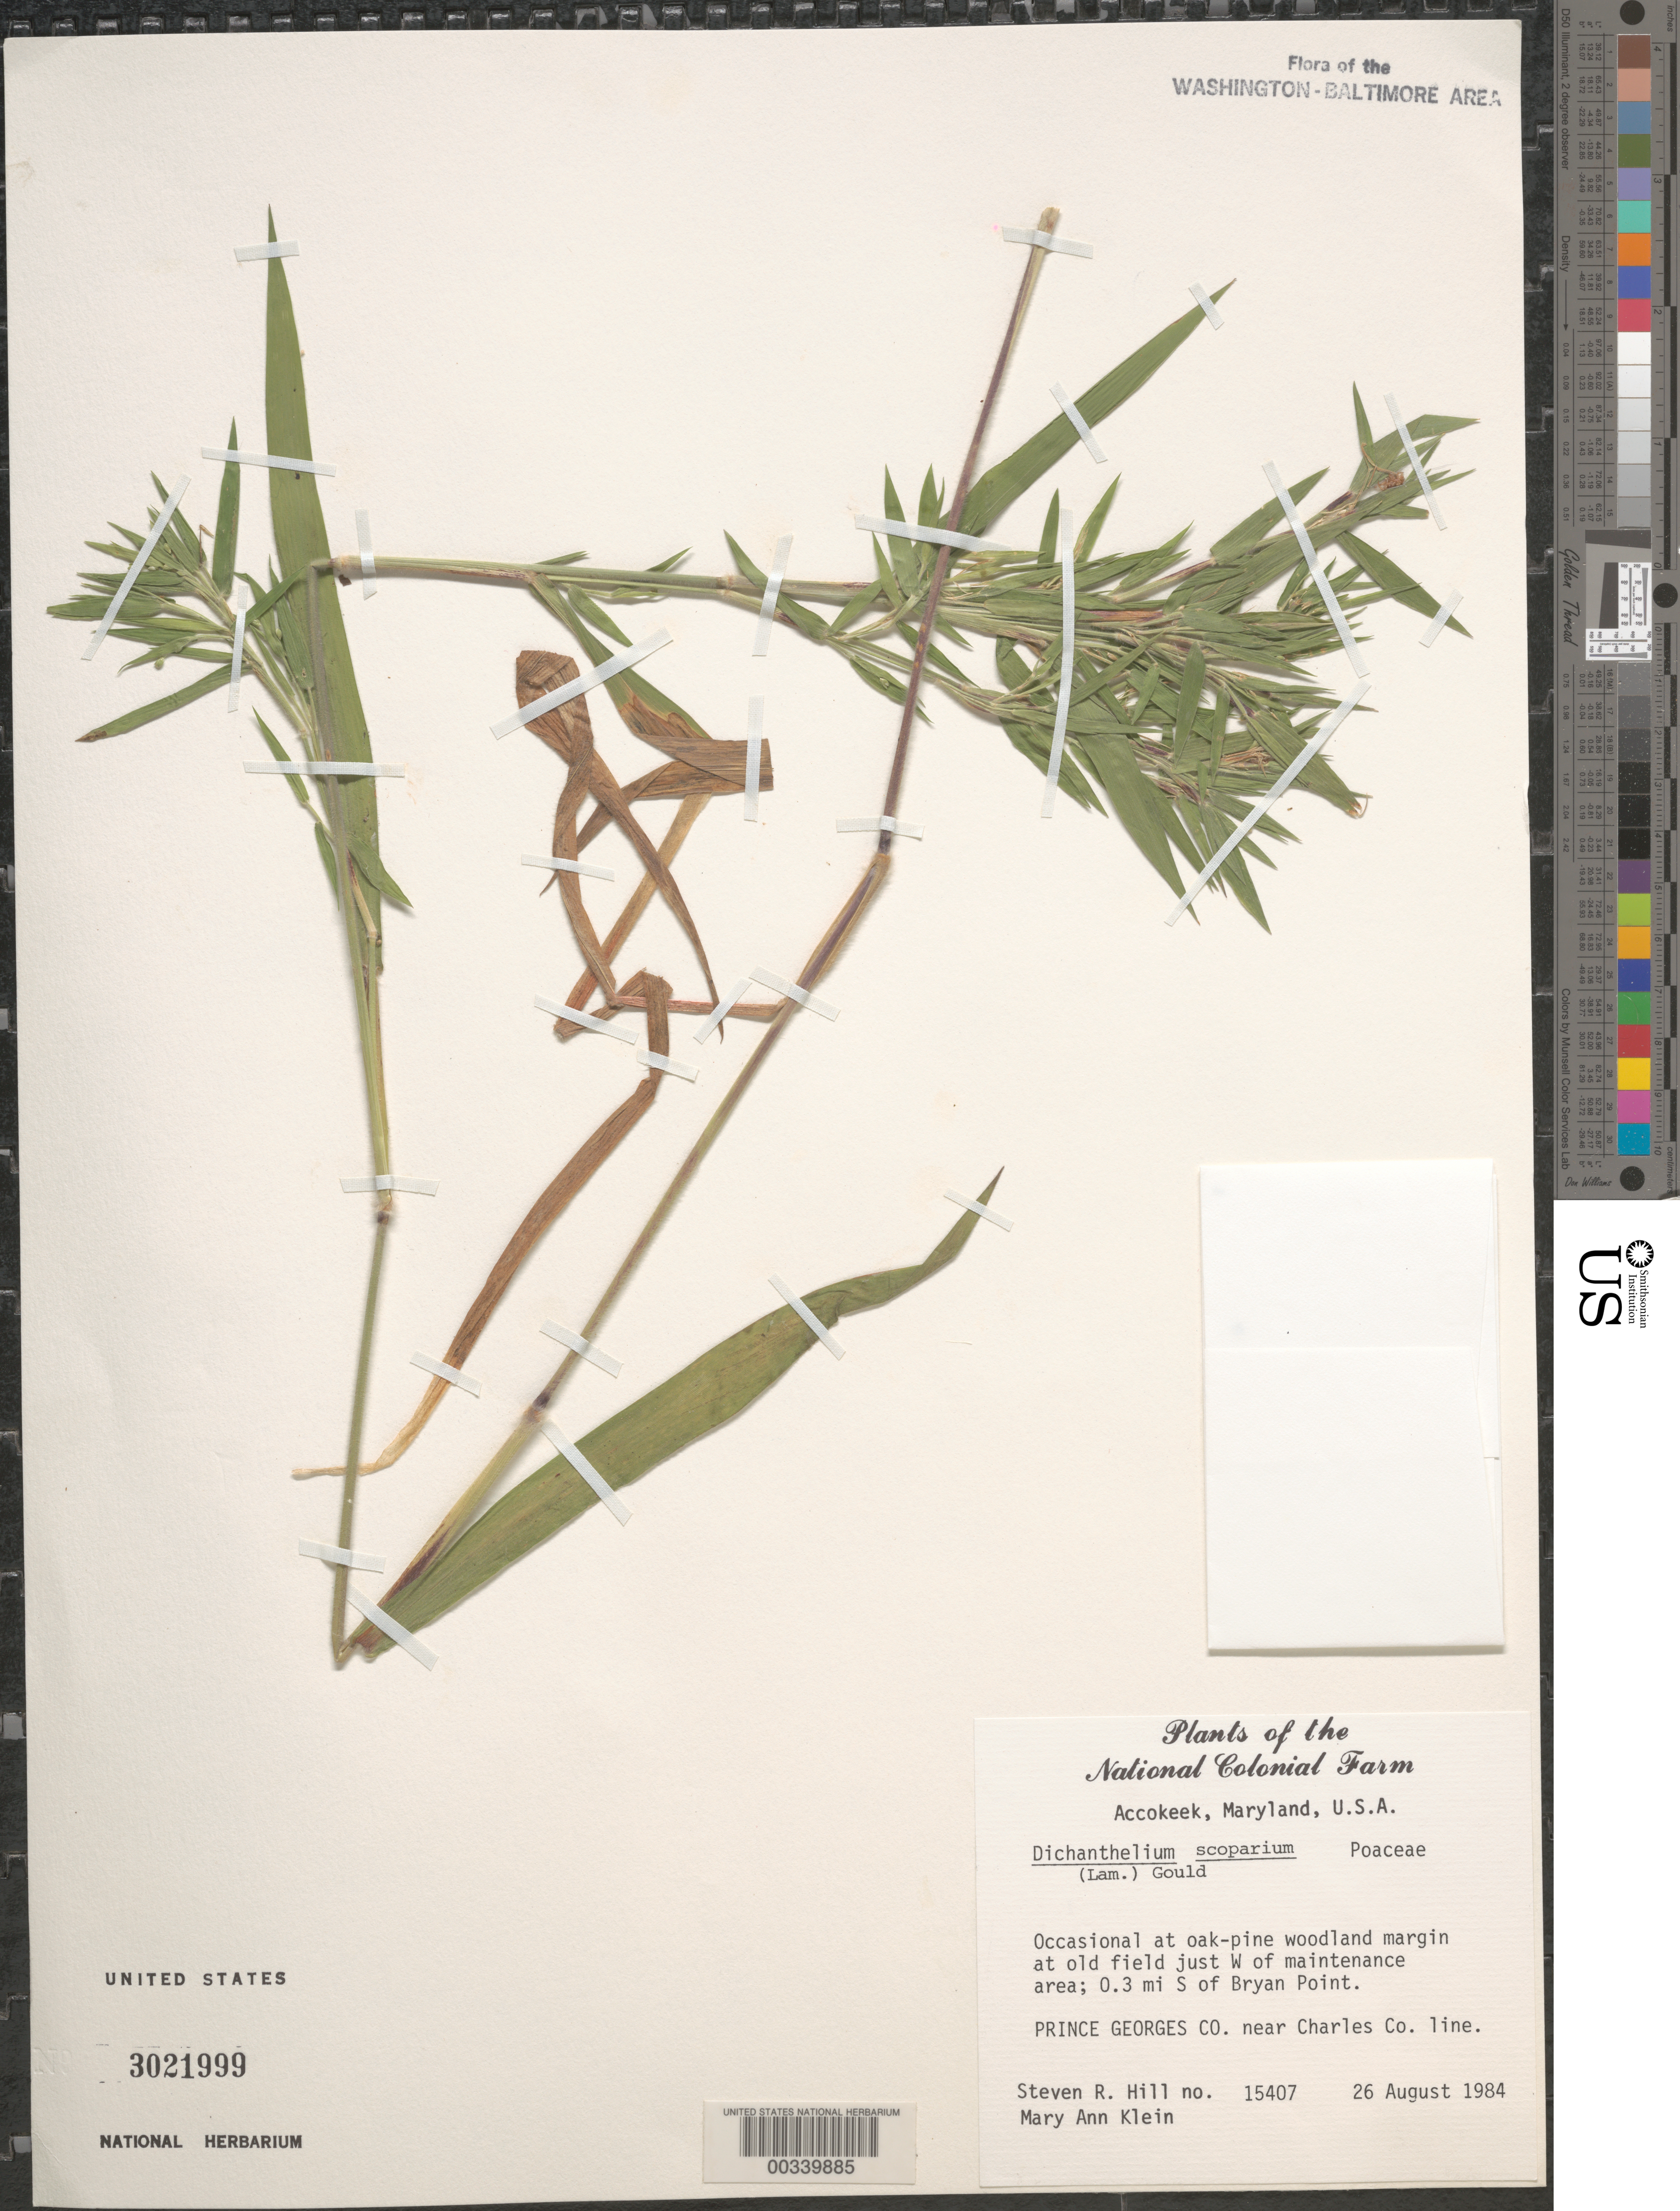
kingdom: Plantae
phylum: Tracheophyta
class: Liliopsida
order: Poales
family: Poaceae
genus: Dichanthelium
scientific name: Dichanthelium scoparium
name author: (Lam.) Gould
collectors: S. R. Hill & M. A. Klein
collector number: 15407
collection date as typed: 26 Aug 1984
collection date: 1984-08-26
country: United States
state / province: Maryland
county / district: Prince George's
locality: Accokeek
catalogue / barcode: US 3021999